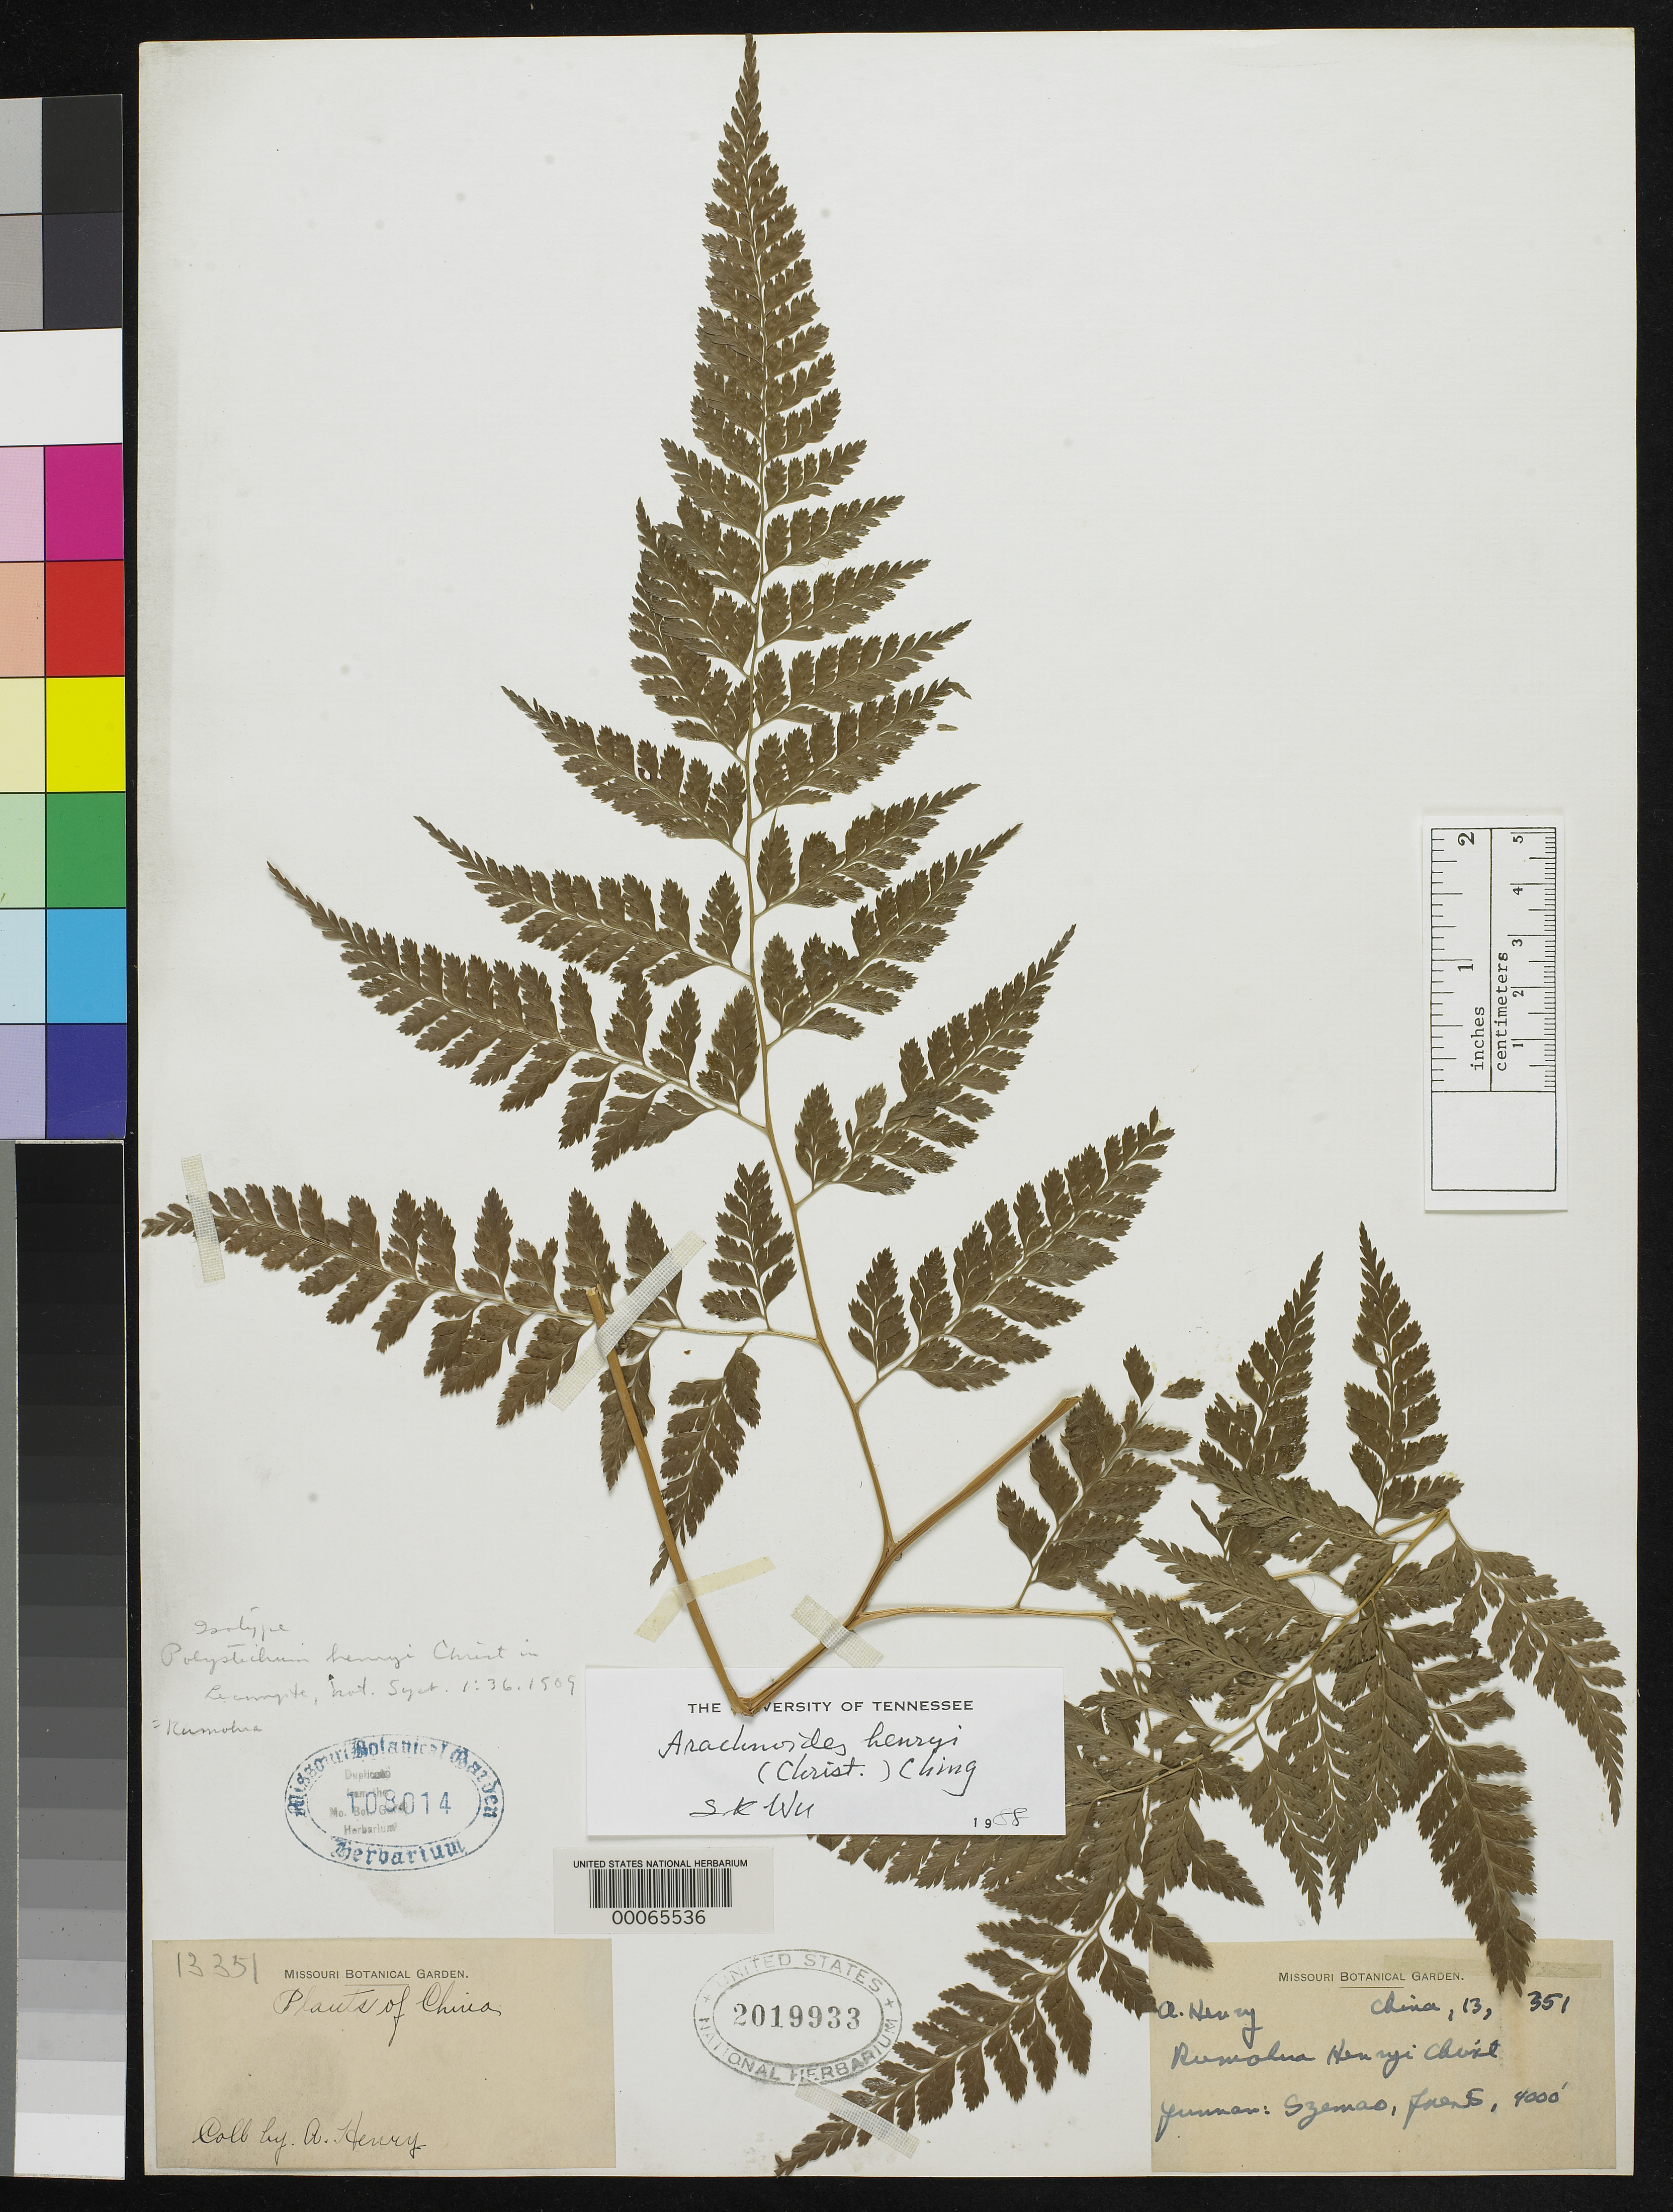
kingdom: Plantae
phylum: Tracheophyta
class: Polypodiopsida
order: Polypodiales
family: Dryopteridaceae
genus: Polystichum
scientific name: Polystichum henryi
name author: Christ in Lecompte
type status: Type Collection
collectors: A. Henry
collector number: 13351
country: China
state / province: Yunnan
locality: Szemao.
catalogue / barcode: US 2019933